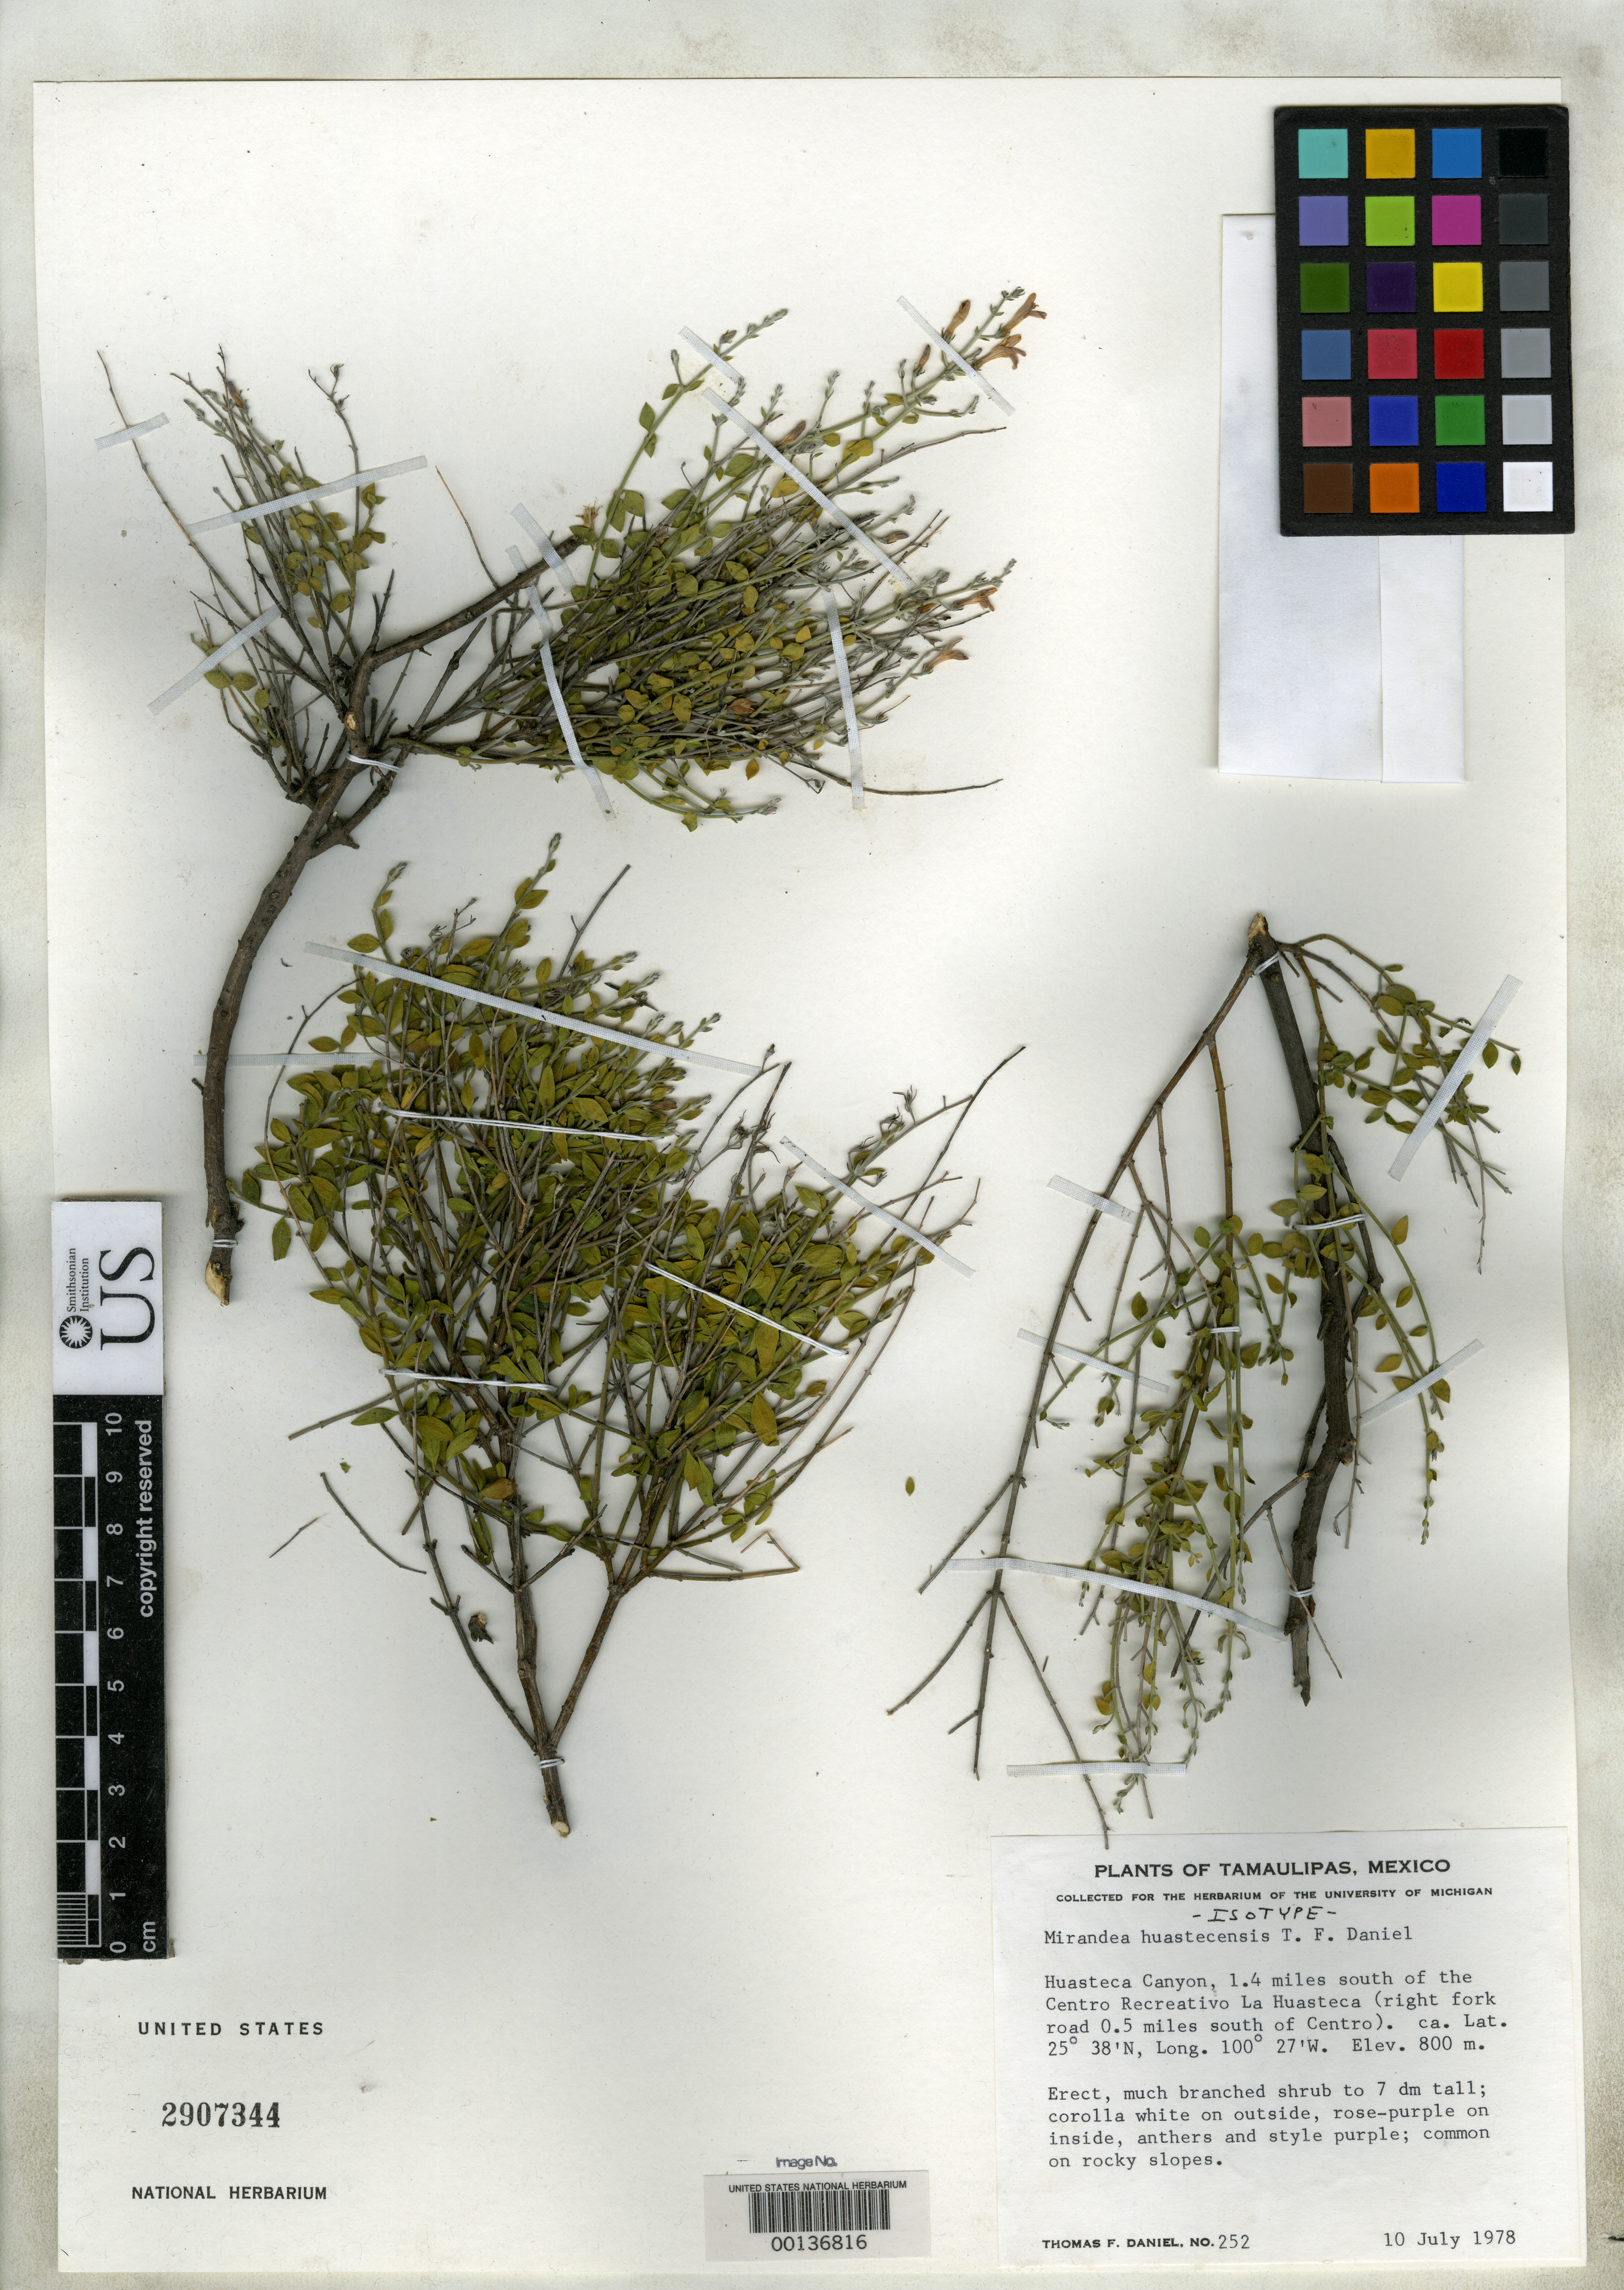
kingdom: Plantae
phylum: Tracheophyta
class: Magnoliopsida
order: Lamiales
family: Acanthaceae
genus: Mirandea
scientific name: Mirandea huastecensis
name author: T.F. Daniel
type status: Isotype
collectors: T. F. Daniel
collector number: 252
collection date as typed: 10 Jul 1978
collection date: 1978-07-10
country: Mexico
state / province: Tamaulipas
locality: Huasteca Canyon, 1.4 mi S of Centro Recreativo Lahuasteca.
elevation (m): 800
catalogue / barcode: US 2907344